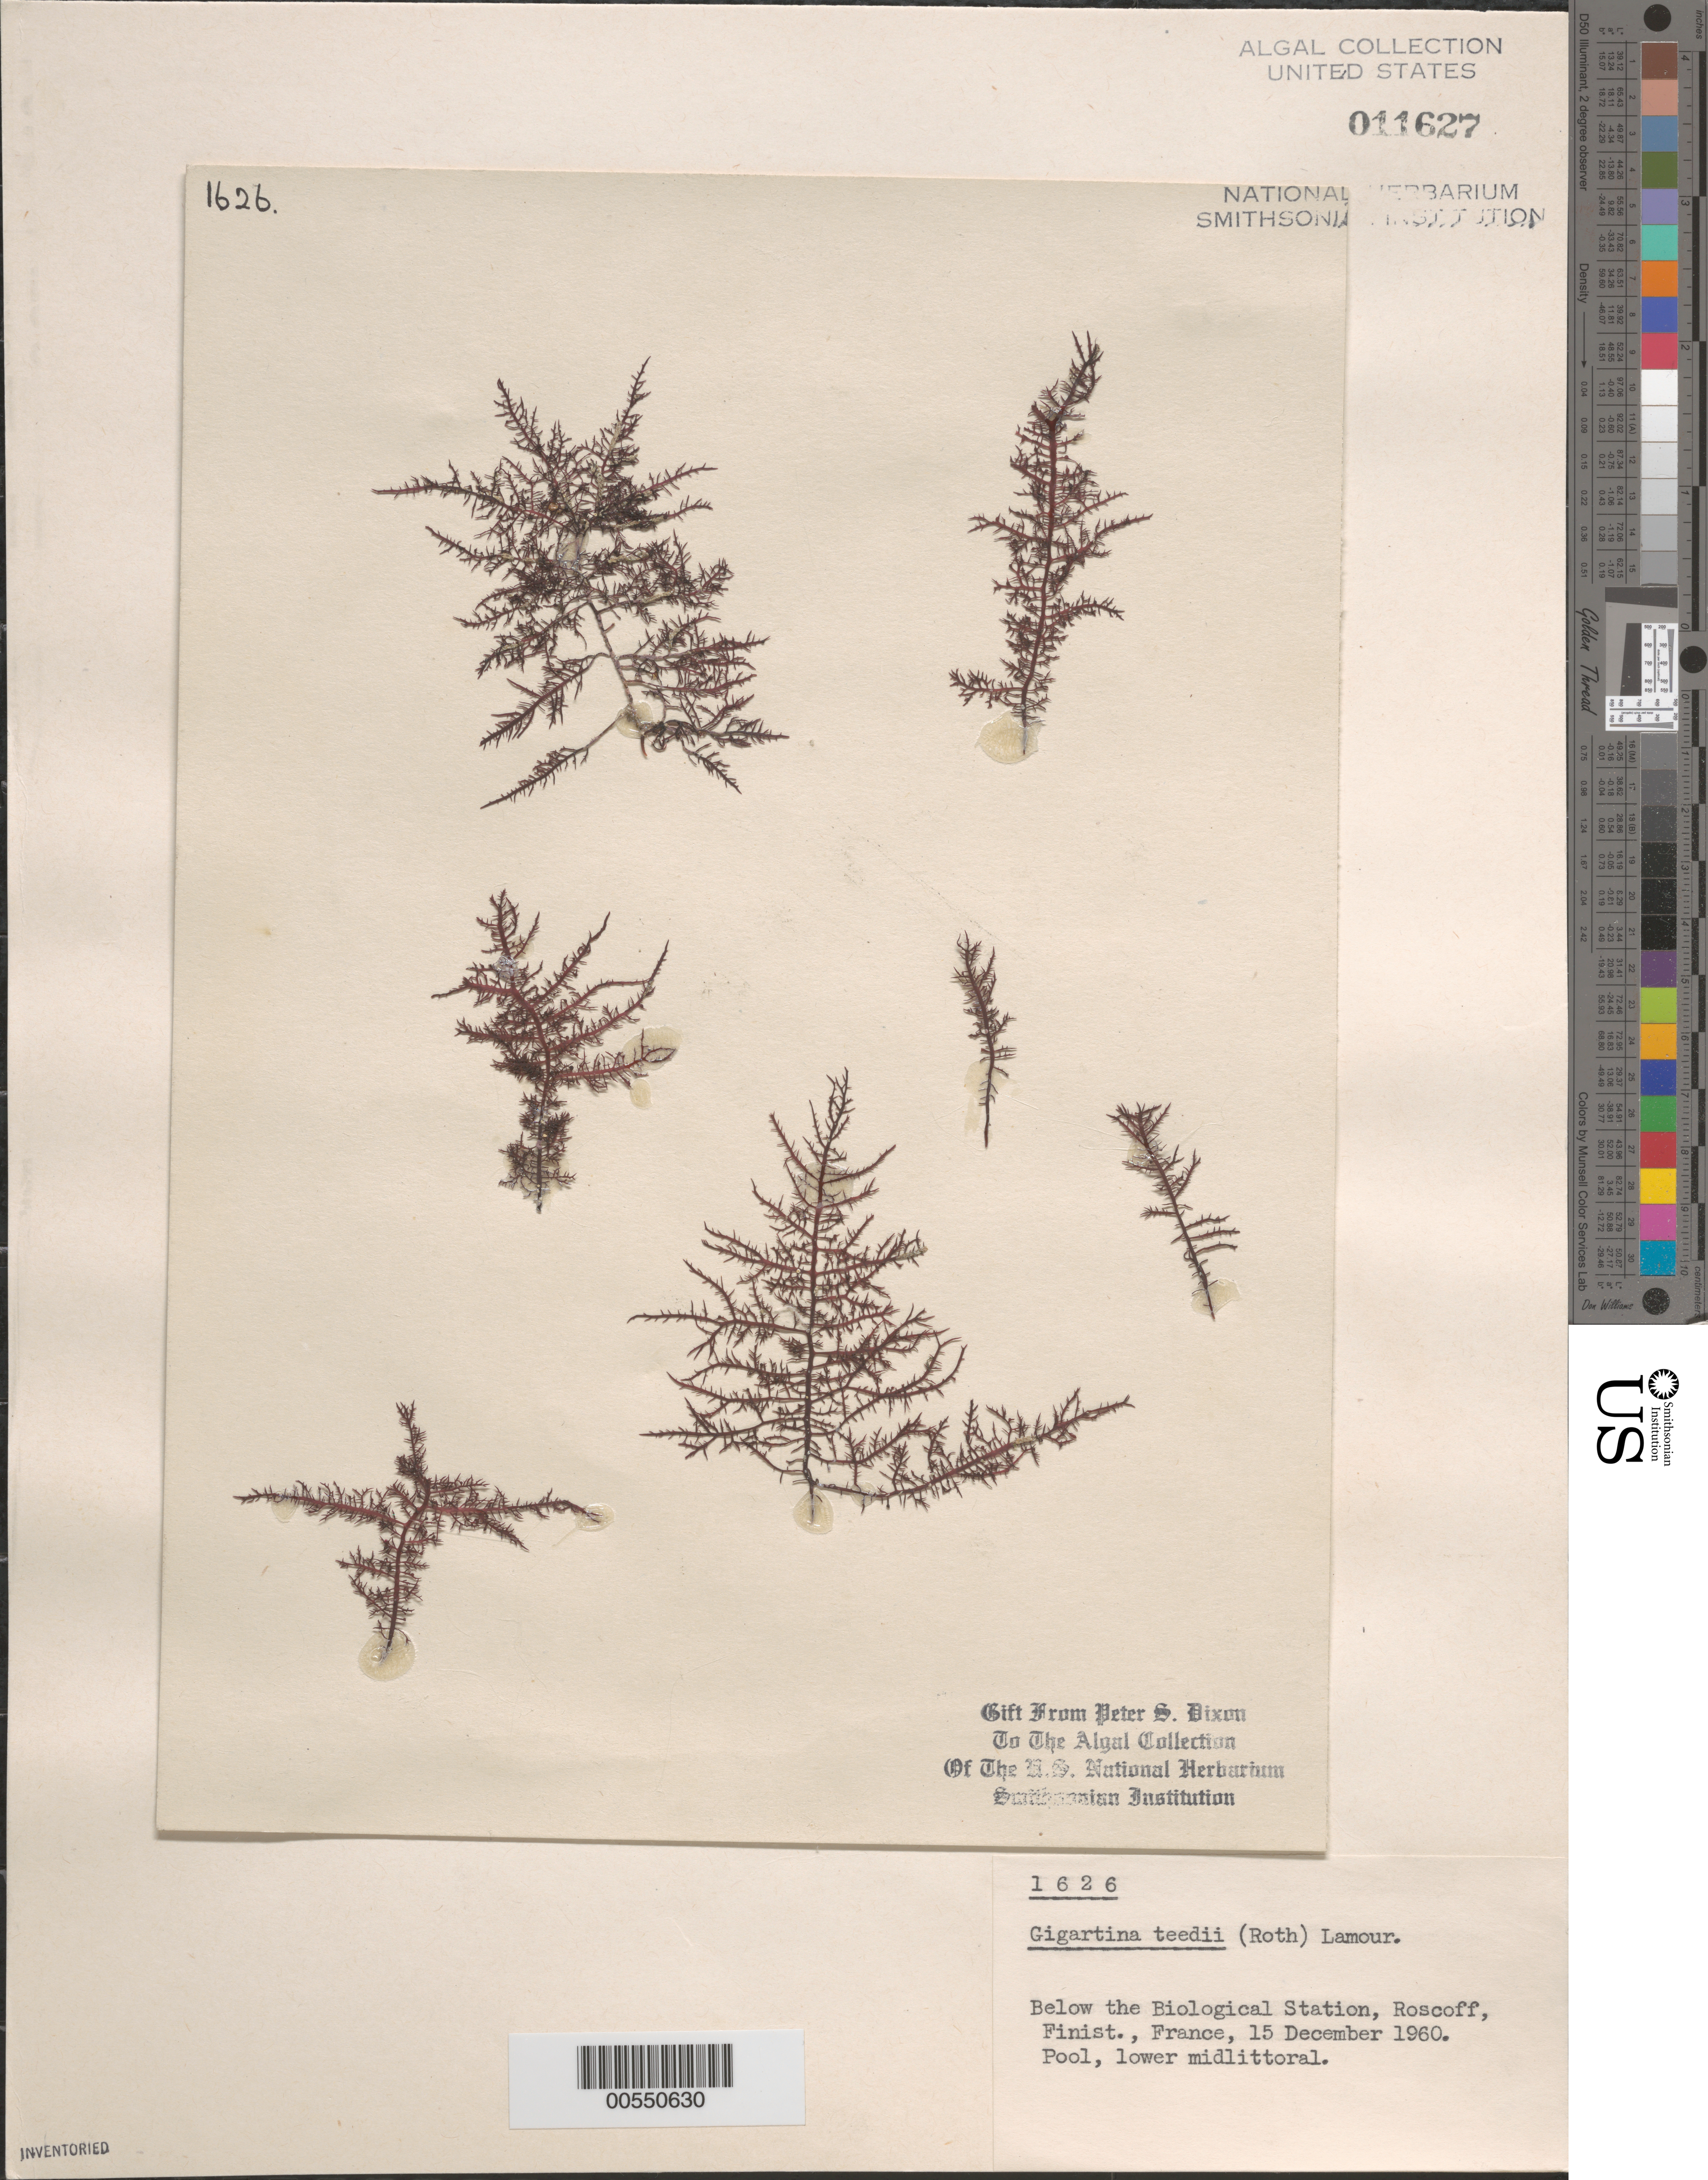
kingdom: Plantae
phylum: Rhodophyta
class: Florideophyceae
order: Gigartinales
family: Gigartinaceae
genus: Chondracanthus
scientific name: Chondracanthus teedei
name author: (Mert. in Roth) Kütz.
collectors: P. S. Dixon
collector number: PSD 1626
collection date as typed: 15 Dec 1960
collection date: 1960-12-15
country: France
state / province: Bretagne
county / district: Finistère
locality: Roscoff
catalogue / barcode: US 11627